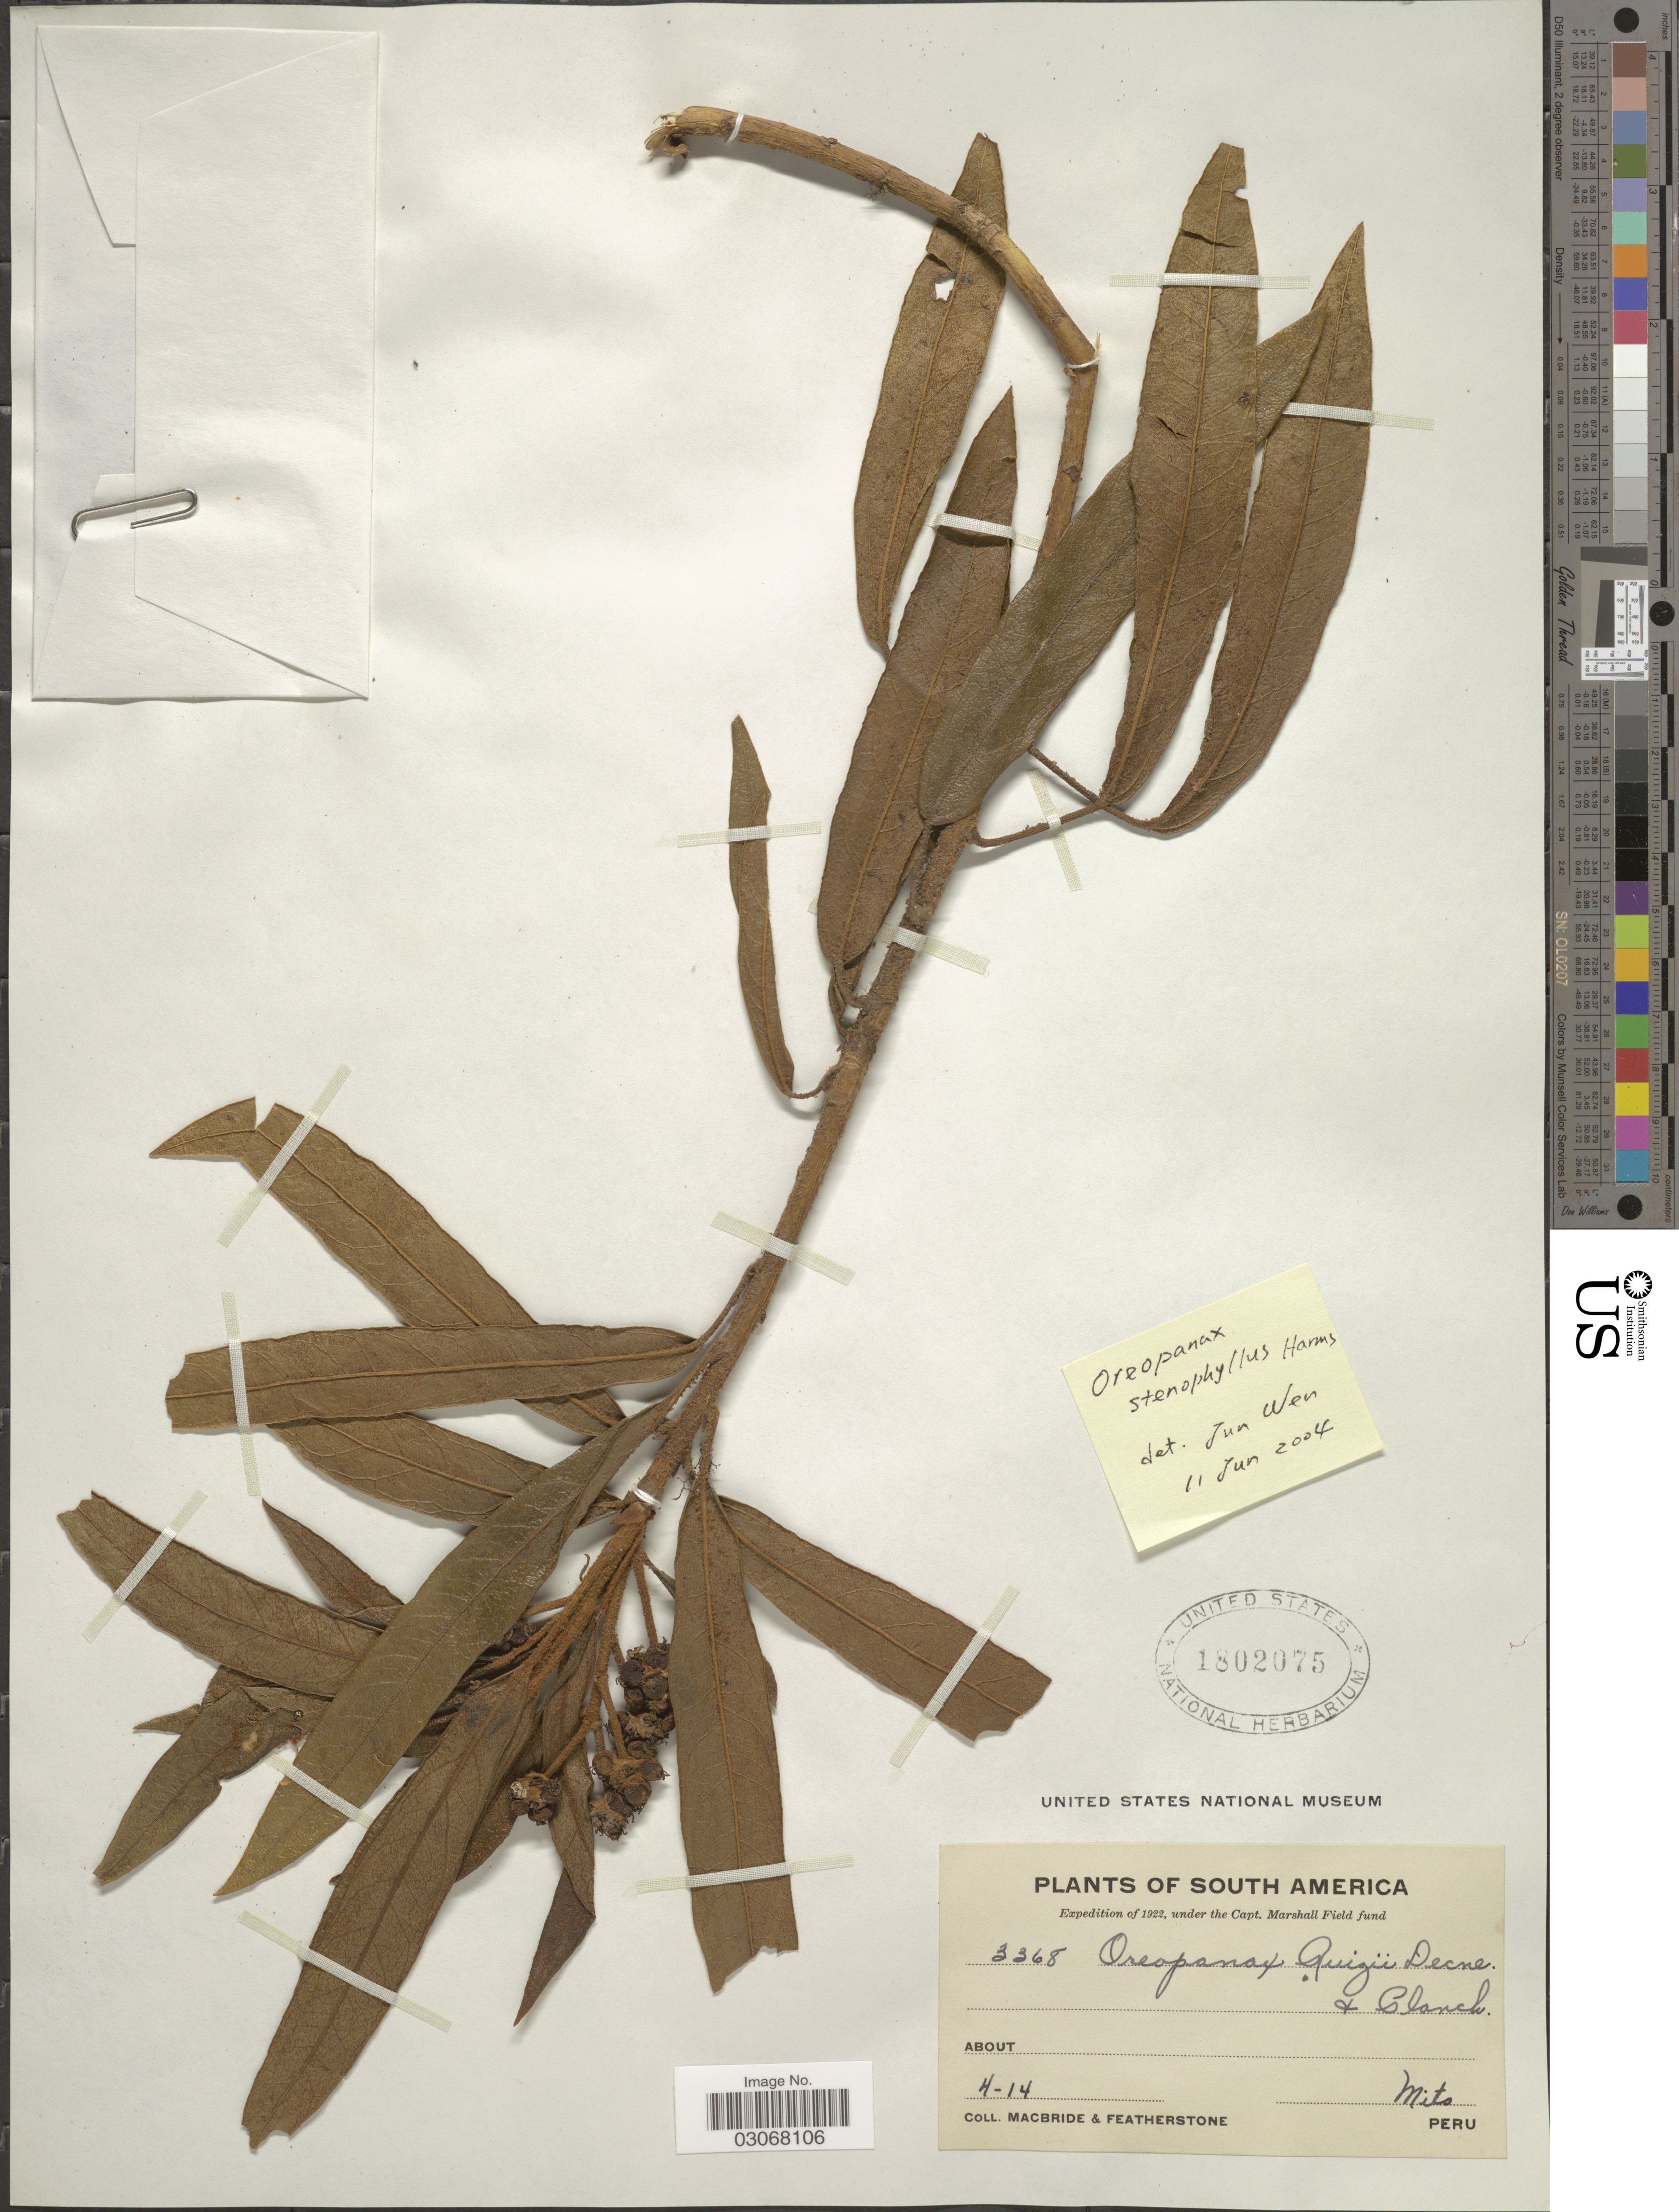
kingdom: Plantae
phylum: Tracheophyta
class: Magnoliopsida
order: Apiales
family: Araliaceae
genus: Oreopanax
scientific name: Oreopanax stenophyllus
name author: Harms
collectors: Macbride, -- & -. Featherstone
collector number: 3368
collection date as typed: Transcribed d/m/y: /4/14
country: Peru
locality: Mito.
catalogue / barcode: US 1802075